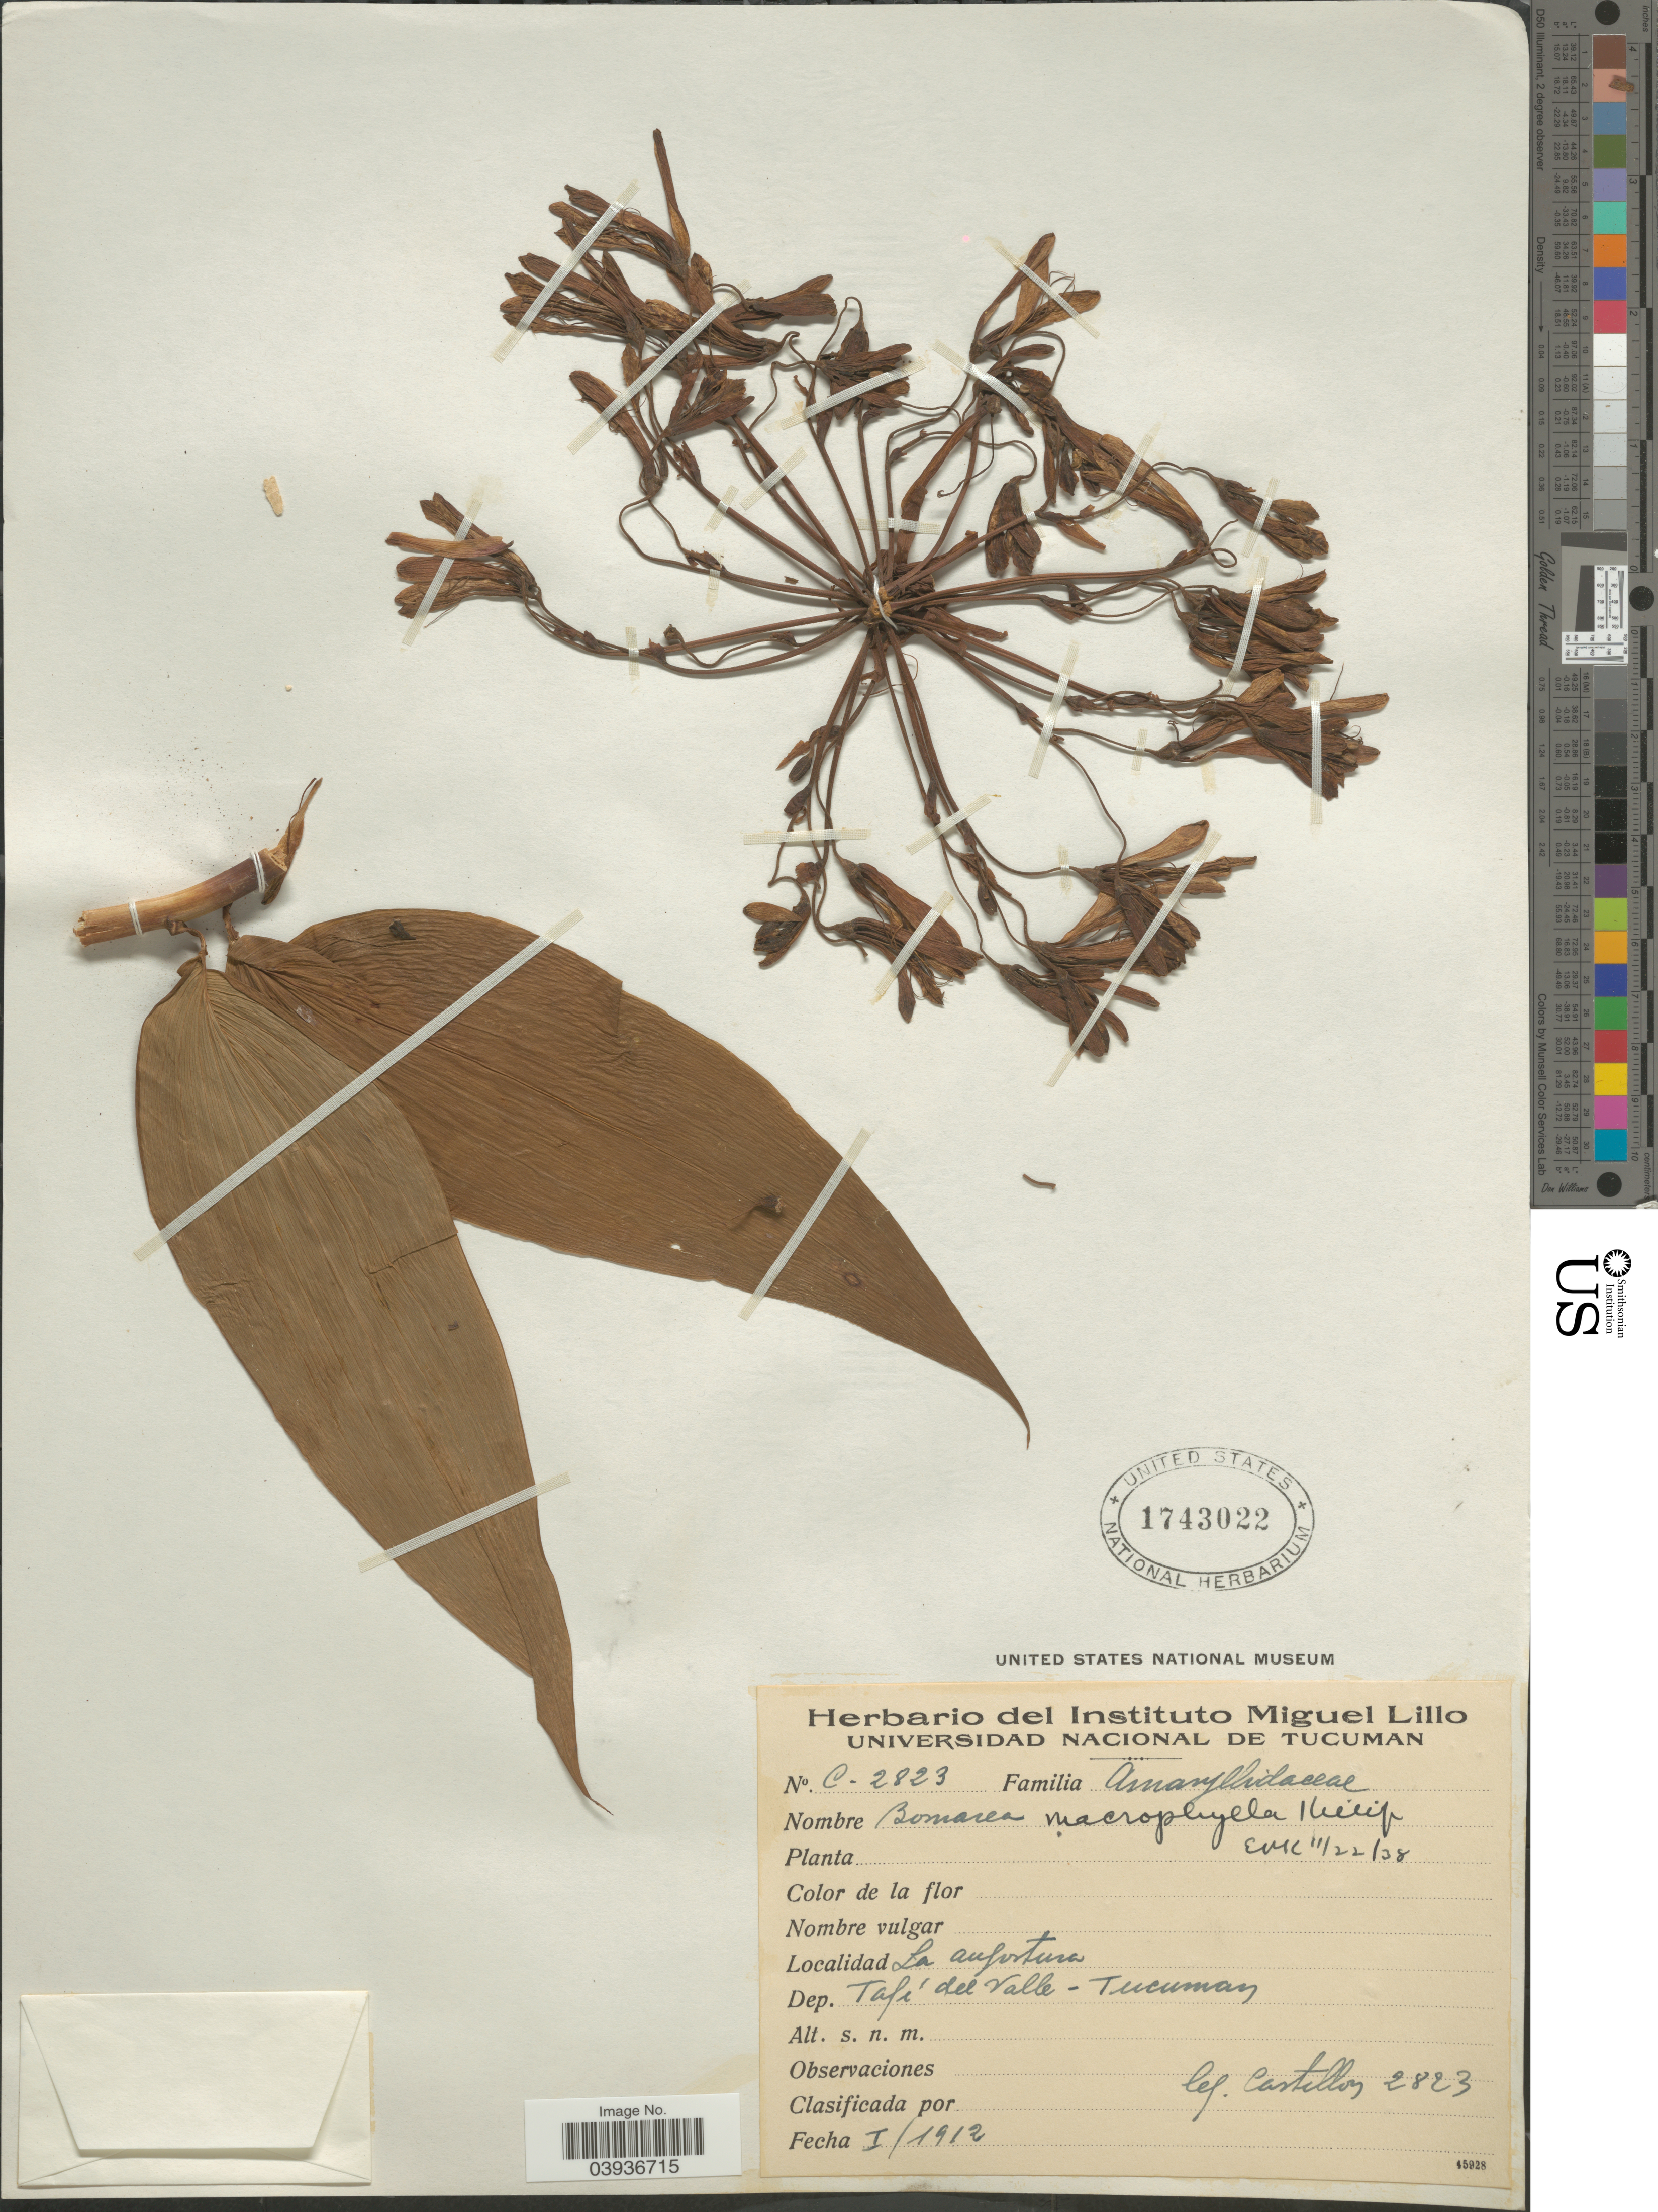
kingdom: Plantae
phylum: Tracheophyta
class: Liliopsida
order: Liliales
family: Alstroemeriaceae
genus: Bomarea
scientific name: Bomarea ovata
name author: (Cav.) Mirb.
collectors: Castillon, --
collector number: C2823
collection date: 1912-01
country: Argentina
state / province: Tucuman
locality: La Angostura Dep. Tafí del Valle-Tucuman.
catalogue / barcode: US 1743022